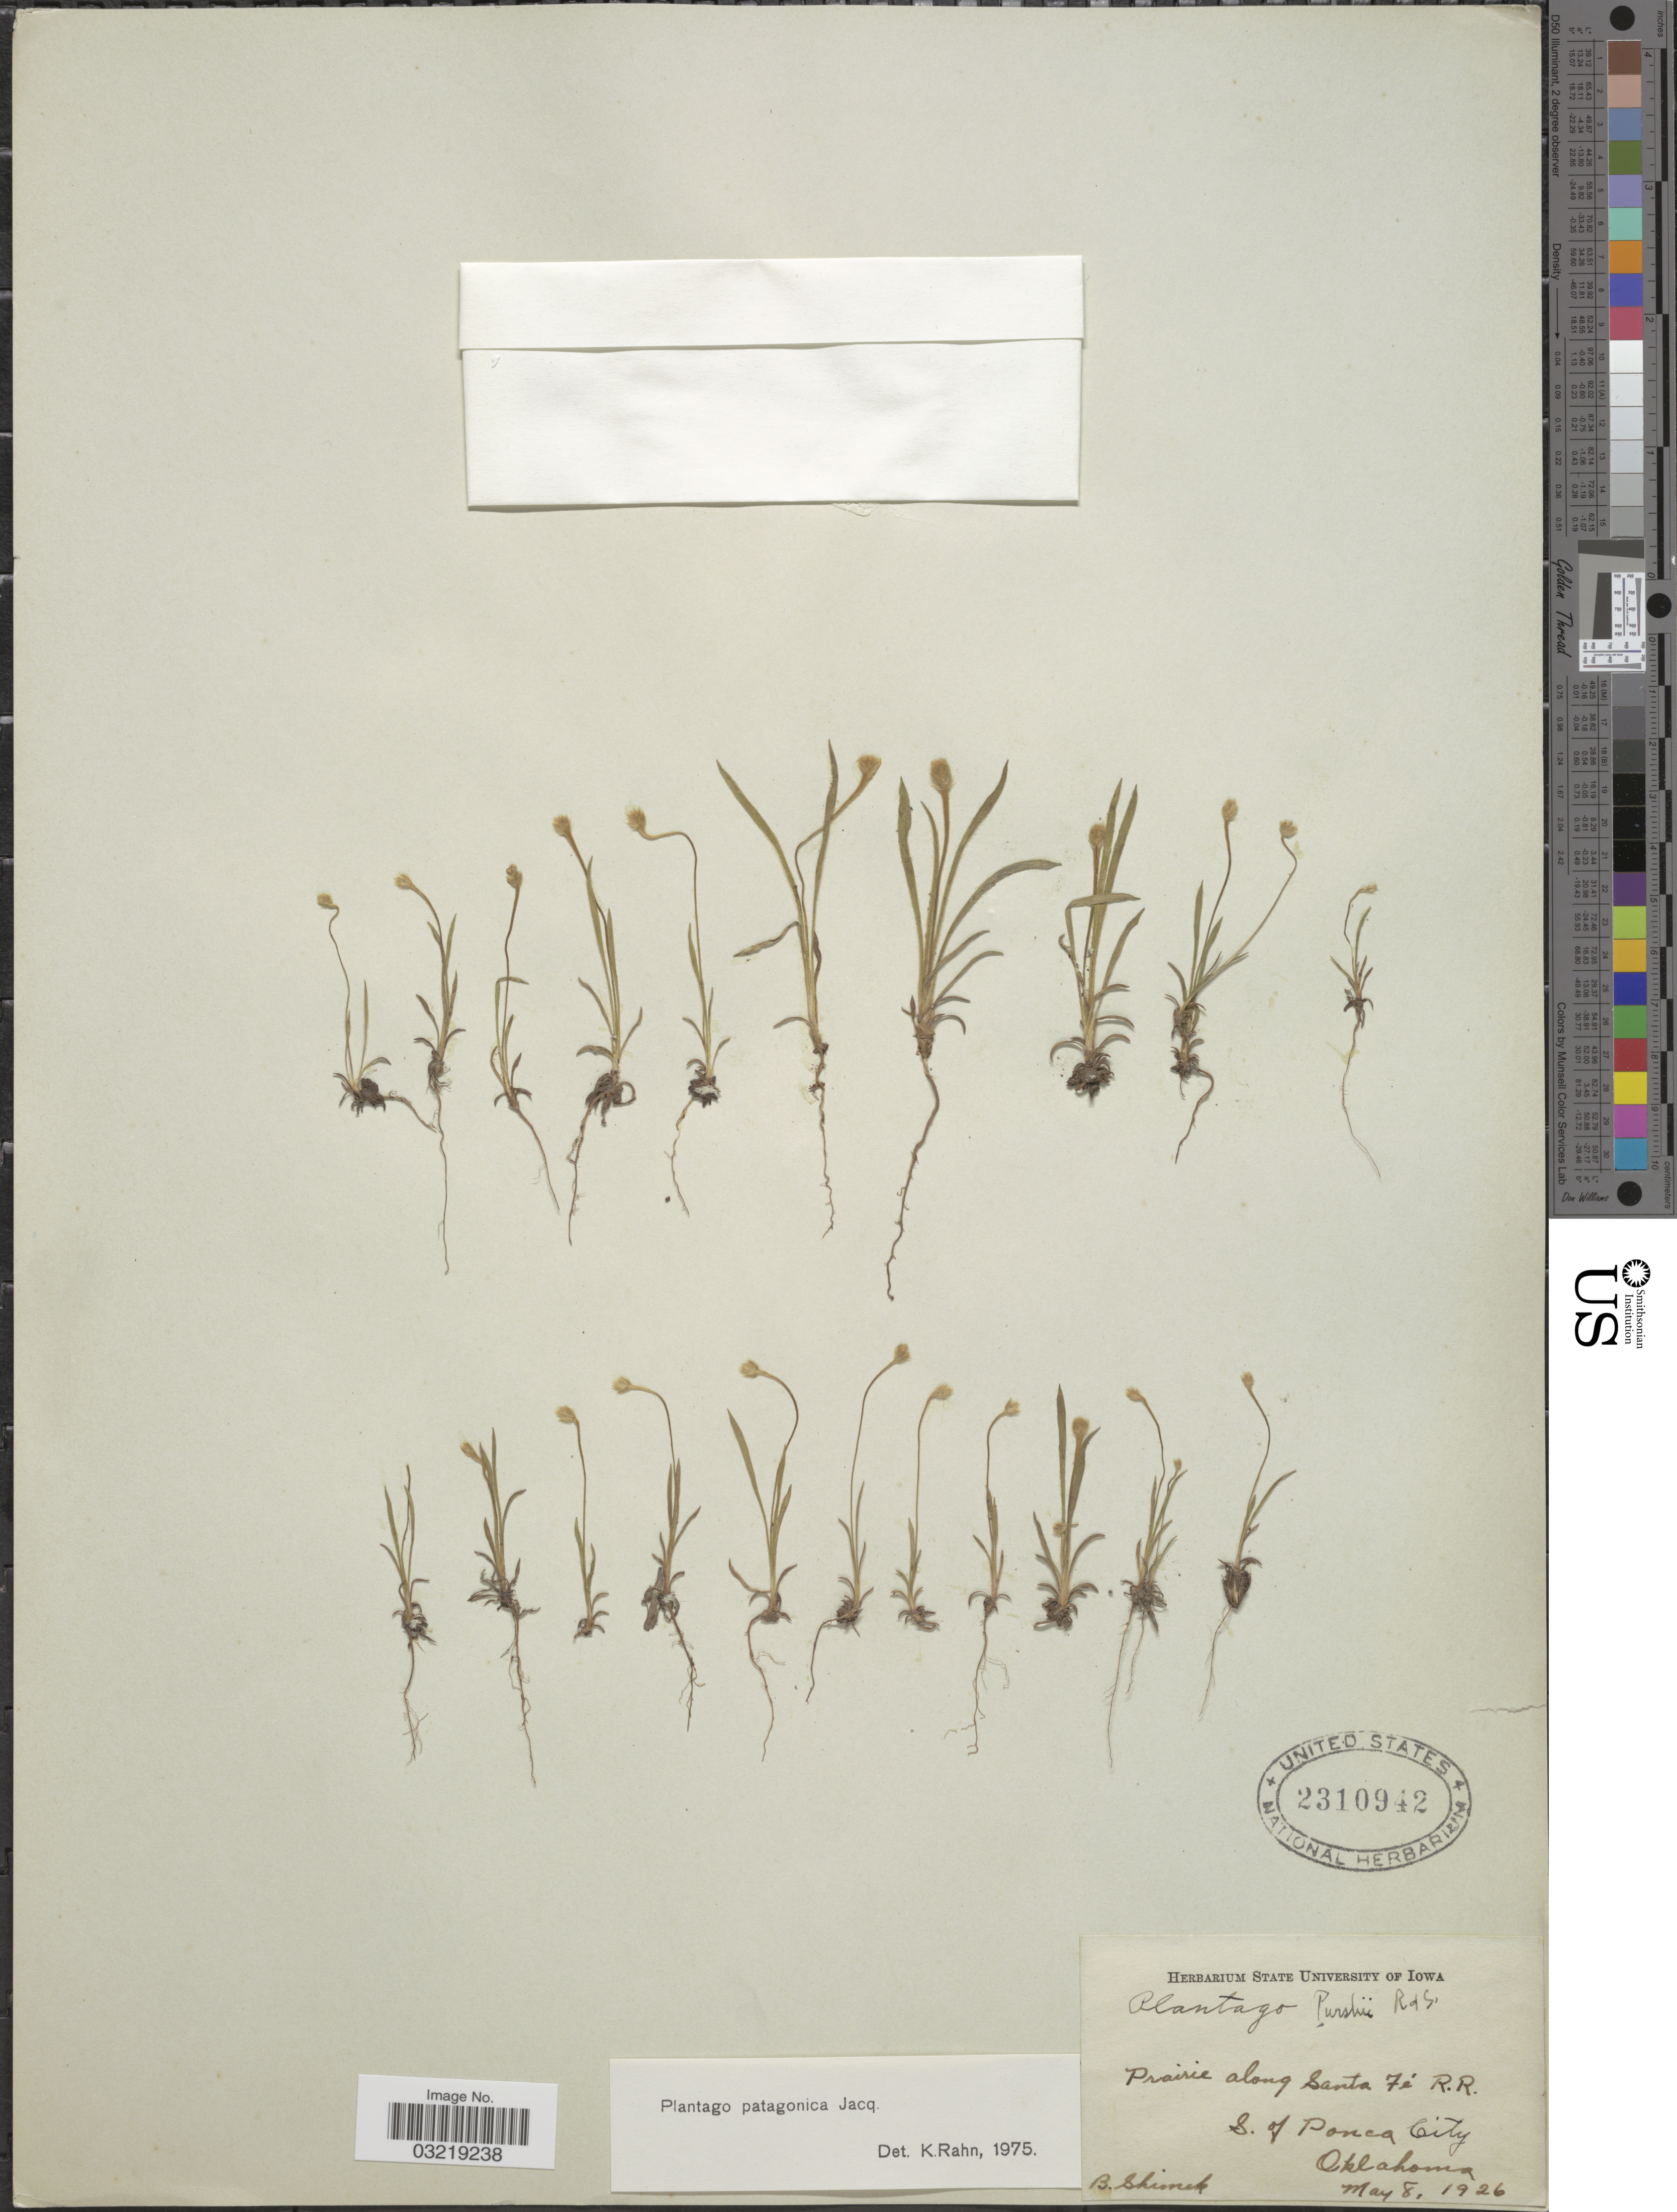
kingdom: Plantae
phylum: Tracheophyta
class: Magnoliopsida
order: Lamiales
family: Plantaginaceae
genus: Plantago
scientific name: Plantago patagonica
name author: Jacq.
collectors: B. Shinick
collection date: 1926-05-08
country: United States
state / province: Oklahoma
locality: Prairie along Santa Fé R.R. S. of Ponca City.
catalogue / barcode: US 2310942